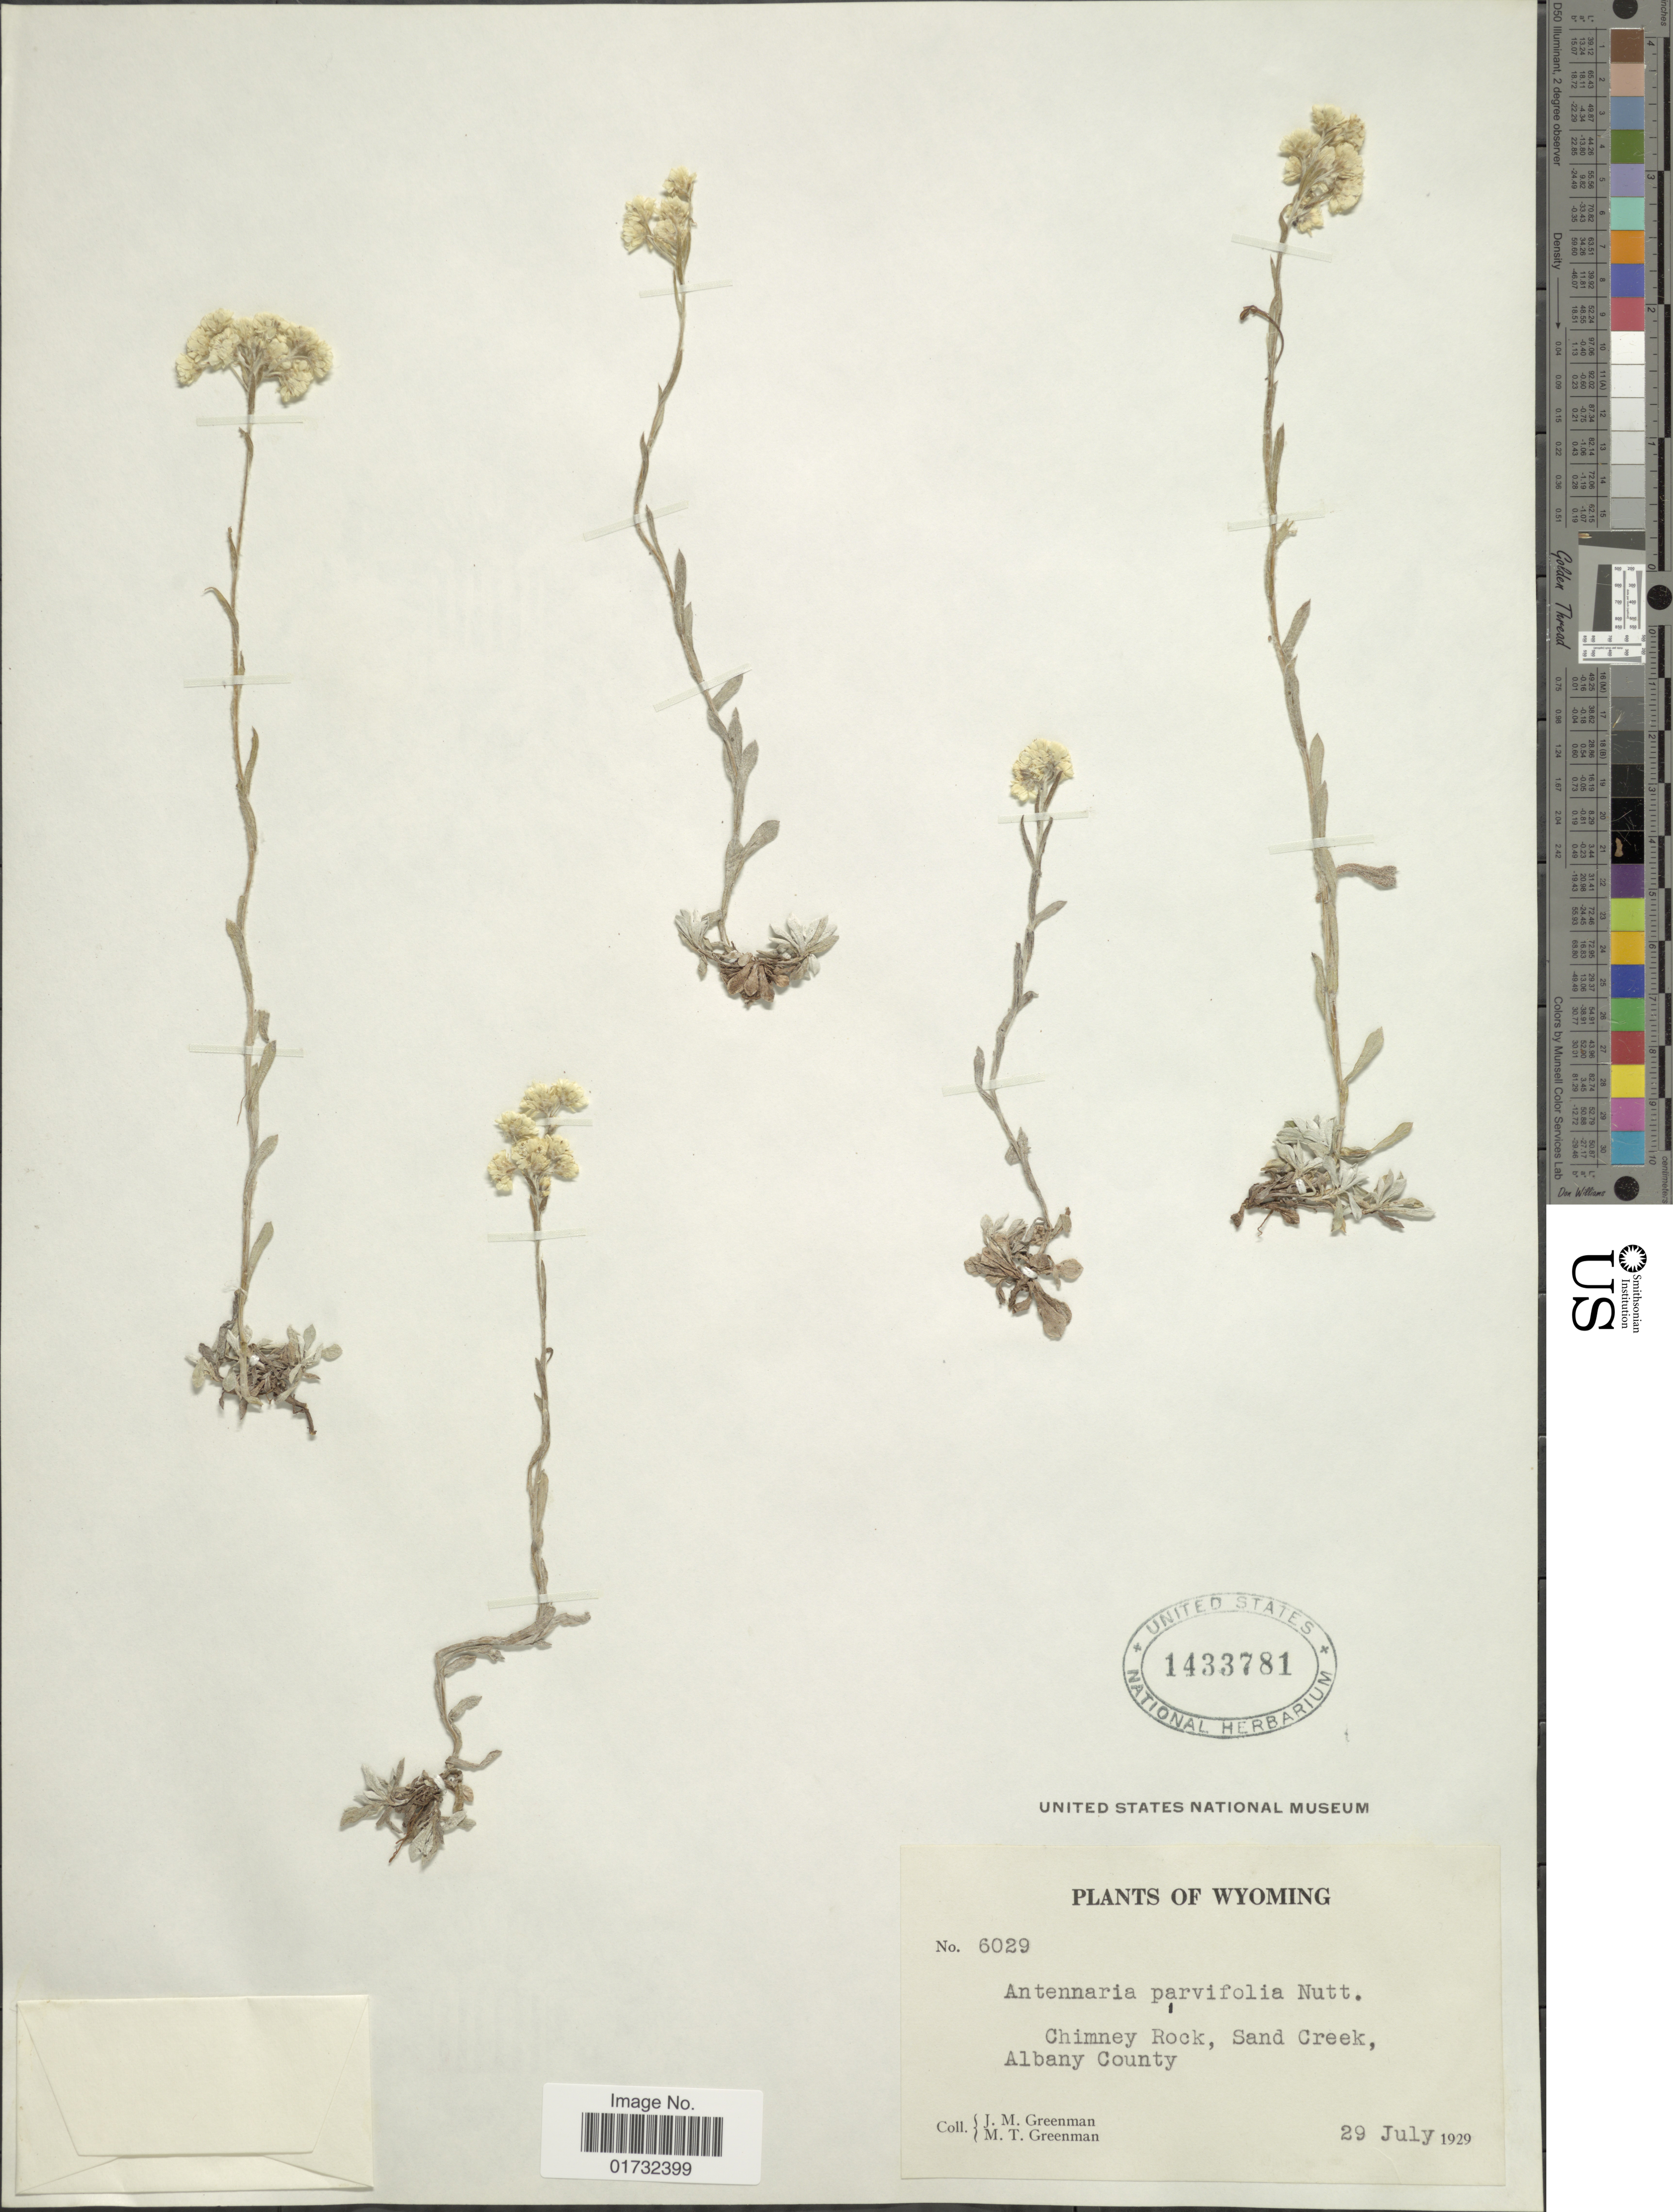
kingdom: Plantae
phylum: Tracheophyta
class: Magnoliopsida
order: Asterales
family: Asteraceae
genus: Antennaria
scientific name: Antennaria parvifolia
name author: Nutt.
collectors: J. M. Greenman & M. Greenman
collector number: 6029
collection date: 1929-07-29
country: United States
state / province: Wyoming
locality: Chimney Rock, Sand Creek, Albany County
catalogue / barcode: US 1433781